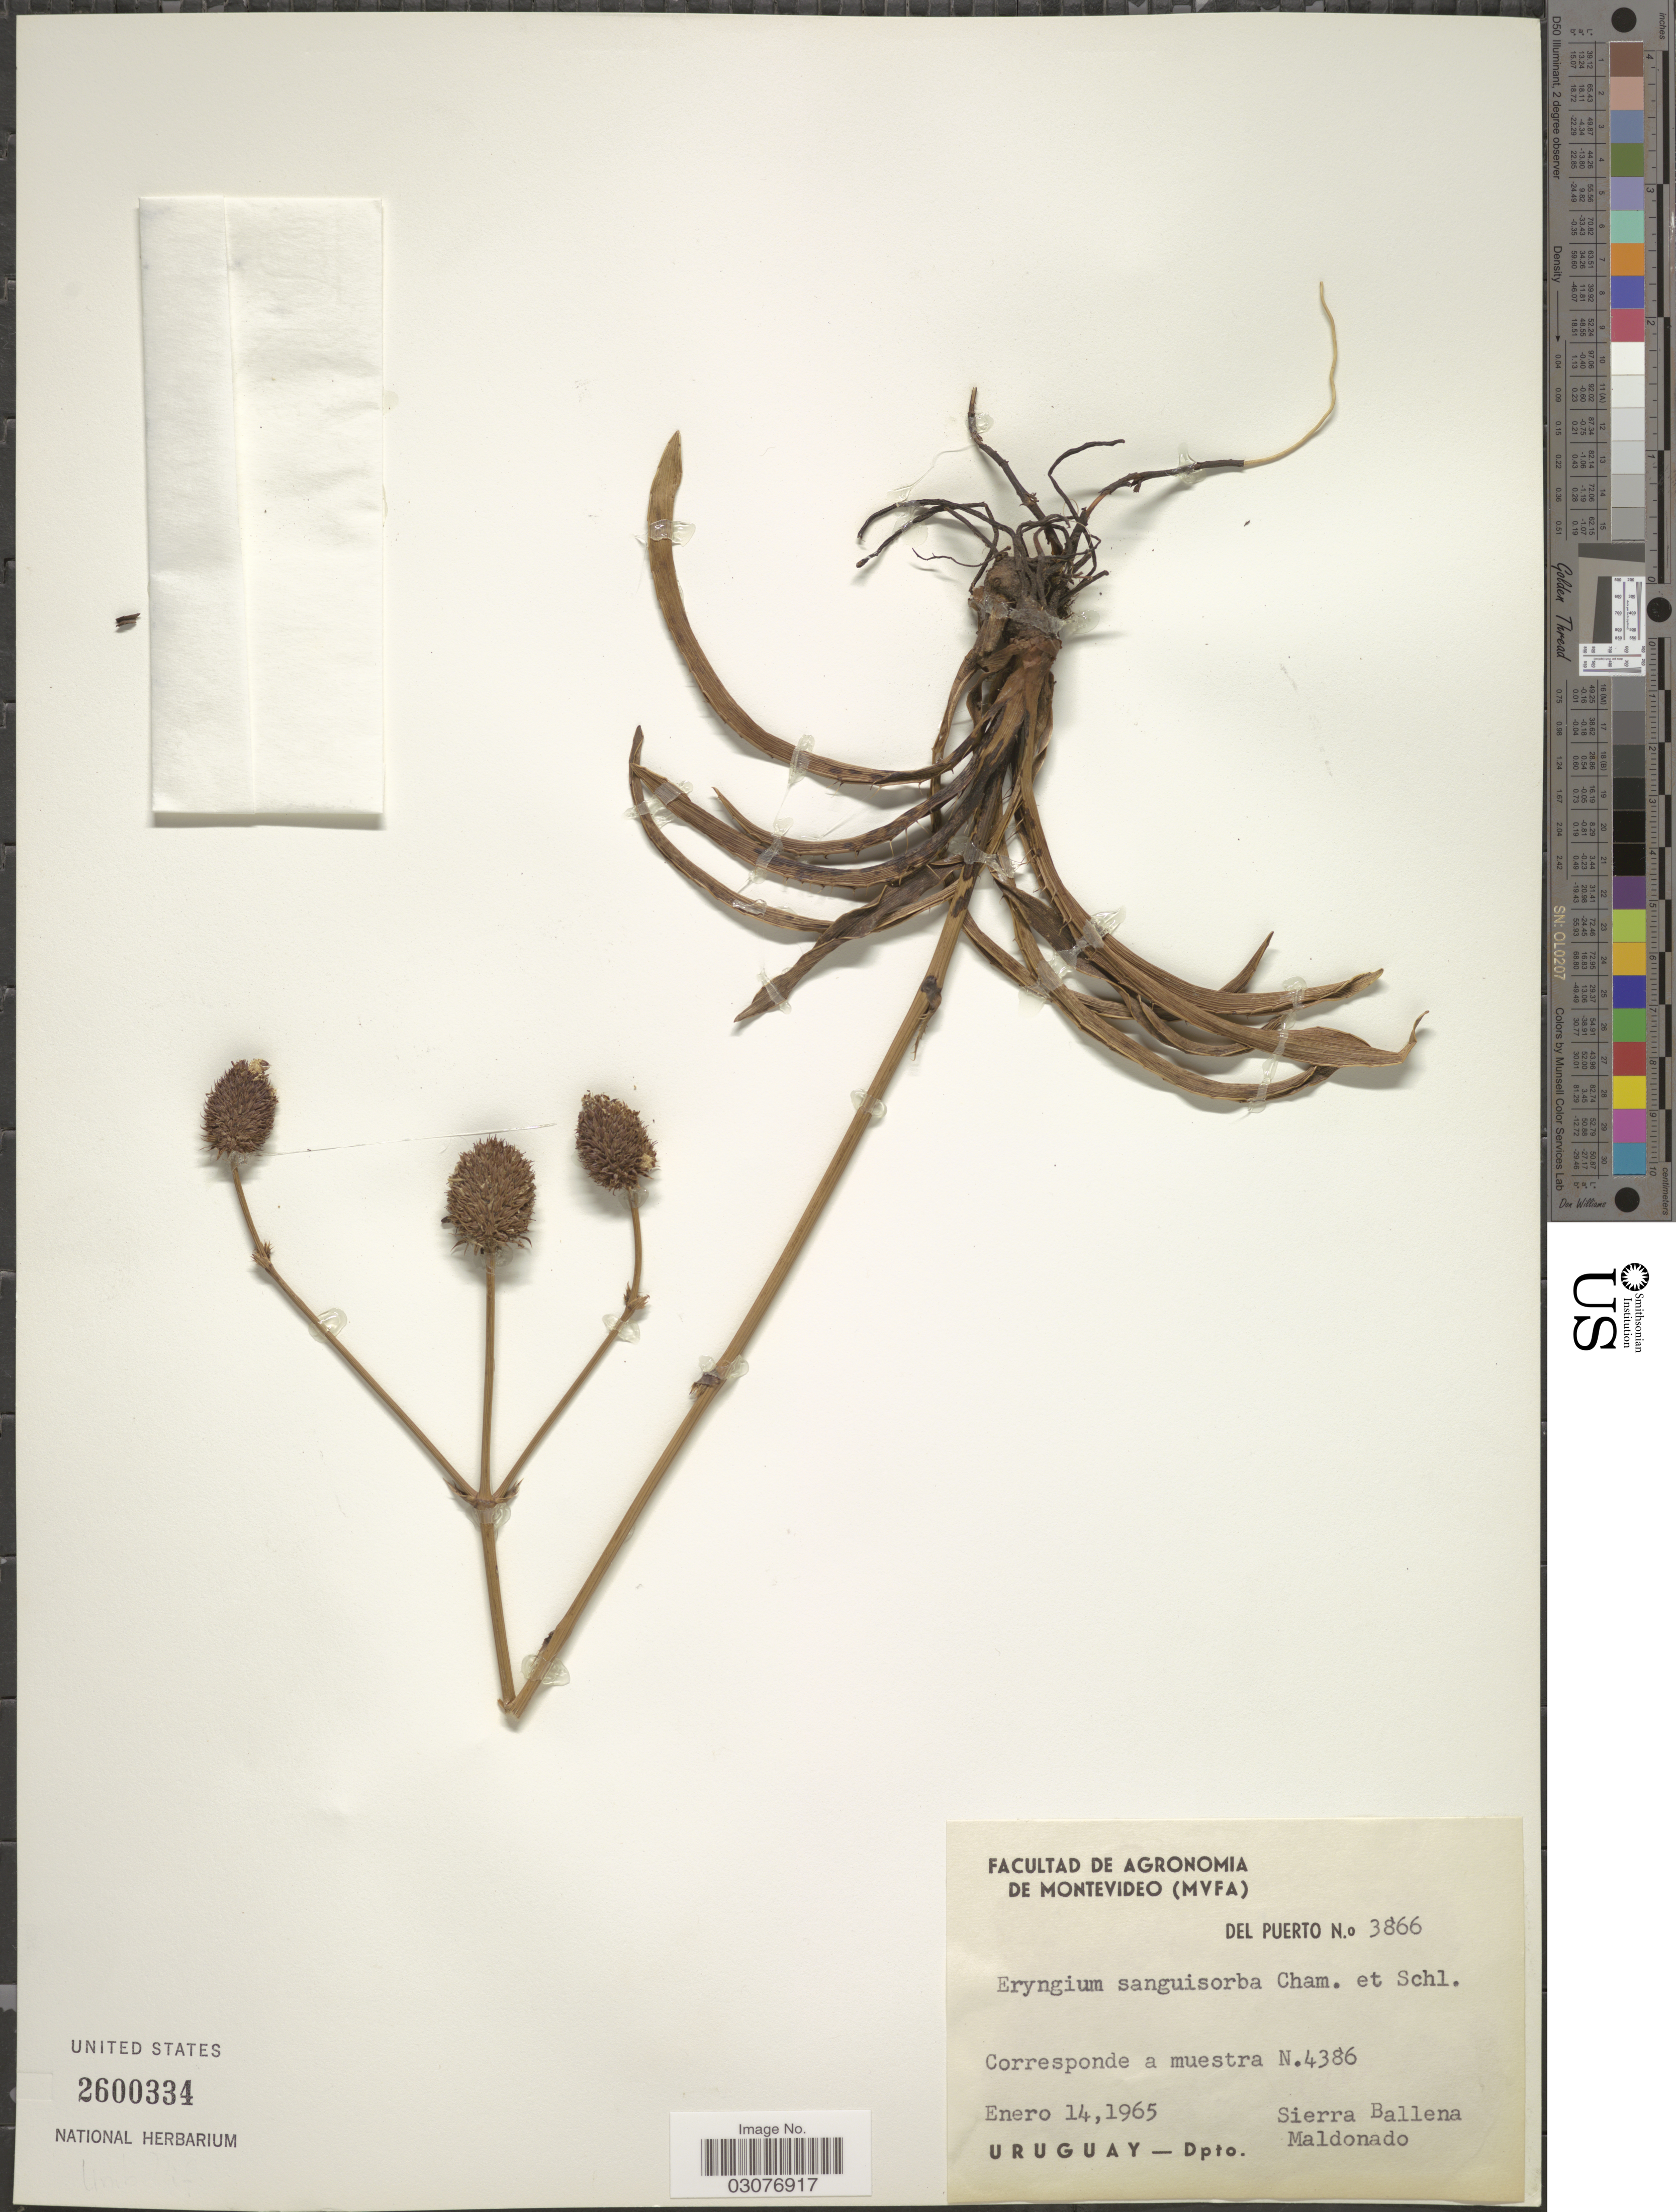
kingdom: Plantae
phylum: Tracheophyta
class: Magnoliopsida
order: Apiales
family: Apiaceae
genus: Eryngium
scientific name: Eryngium sanguisorba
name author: Cham. & Schltdl.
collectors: Del Puerto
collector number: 3866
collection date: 1965-01-14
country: Uruguay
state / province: Maldonado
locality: Sierra Ballena. Dpto. Maldonado.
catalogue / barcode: US 2600334